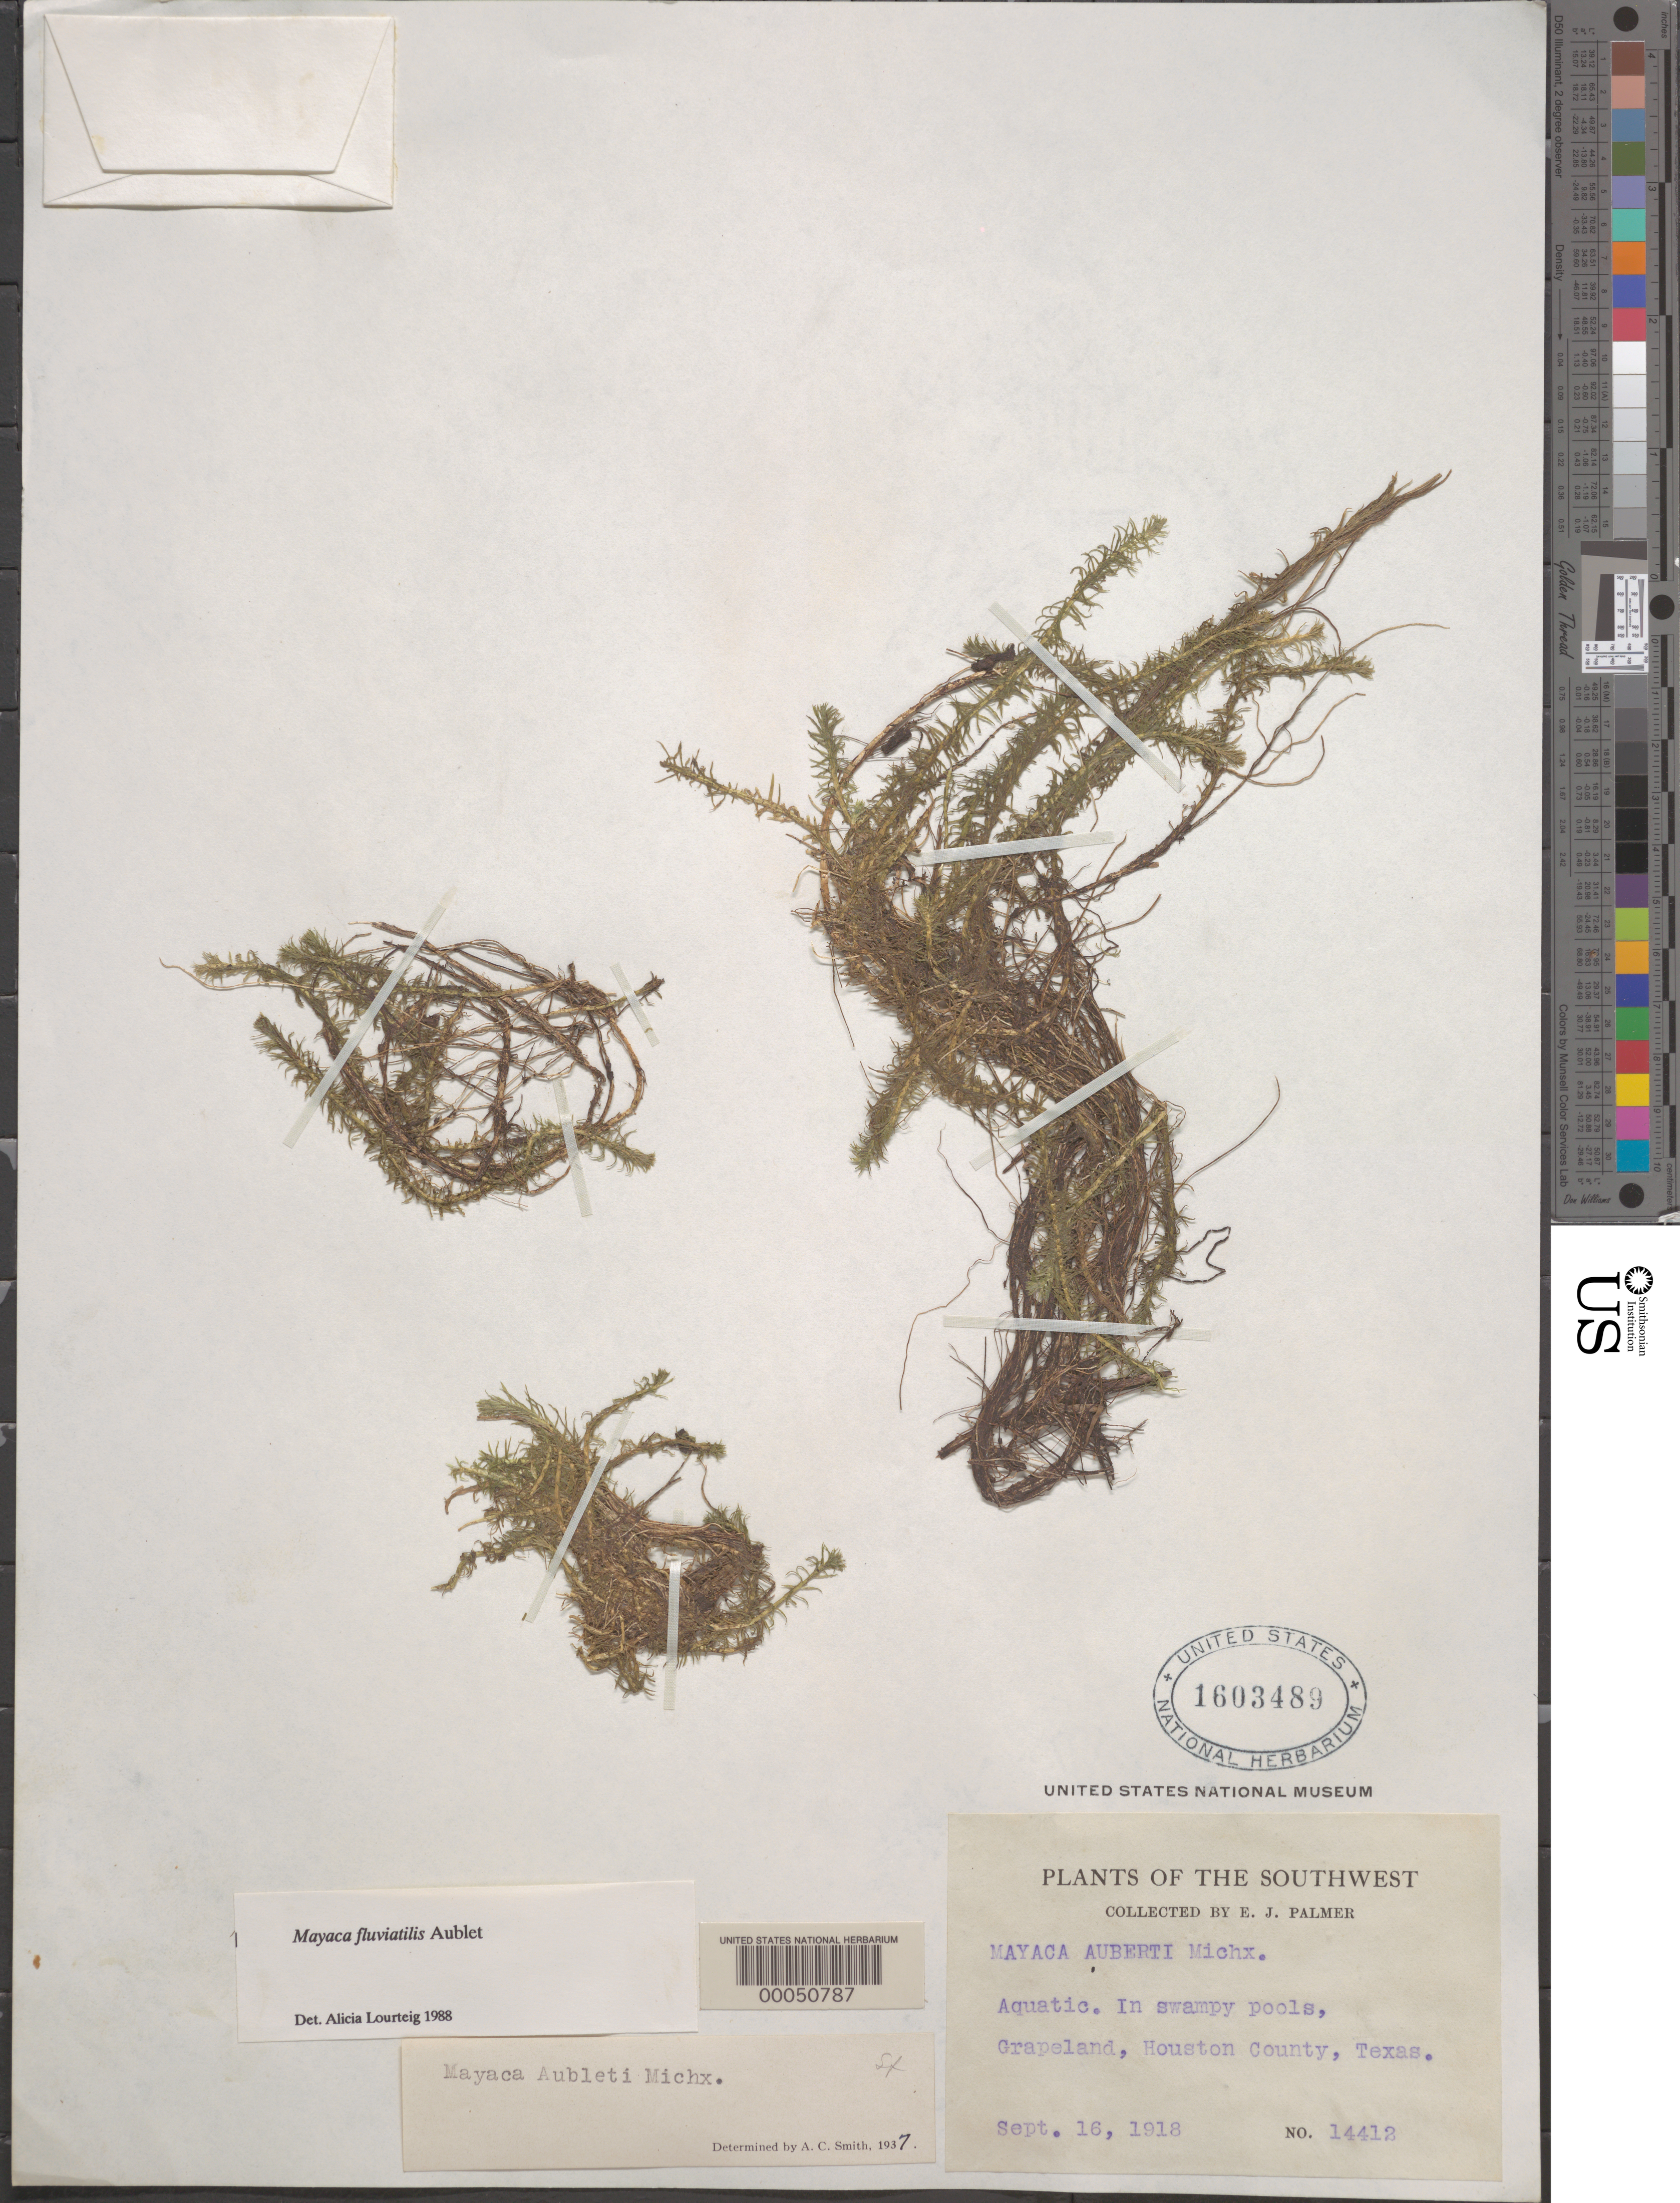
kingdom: Plantae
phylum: Tracheophyta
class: Liliopsida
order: Poales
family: Mayacaceae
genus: Mayaca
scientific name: Mayaca fluviatilis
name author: Aubl.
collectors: E. J. Palmer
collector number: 14412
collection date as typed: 16 Sep 1918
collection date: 1918-09-16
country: United States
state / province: Texas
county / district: Houston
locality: Grapeland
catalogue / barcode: US 1603489